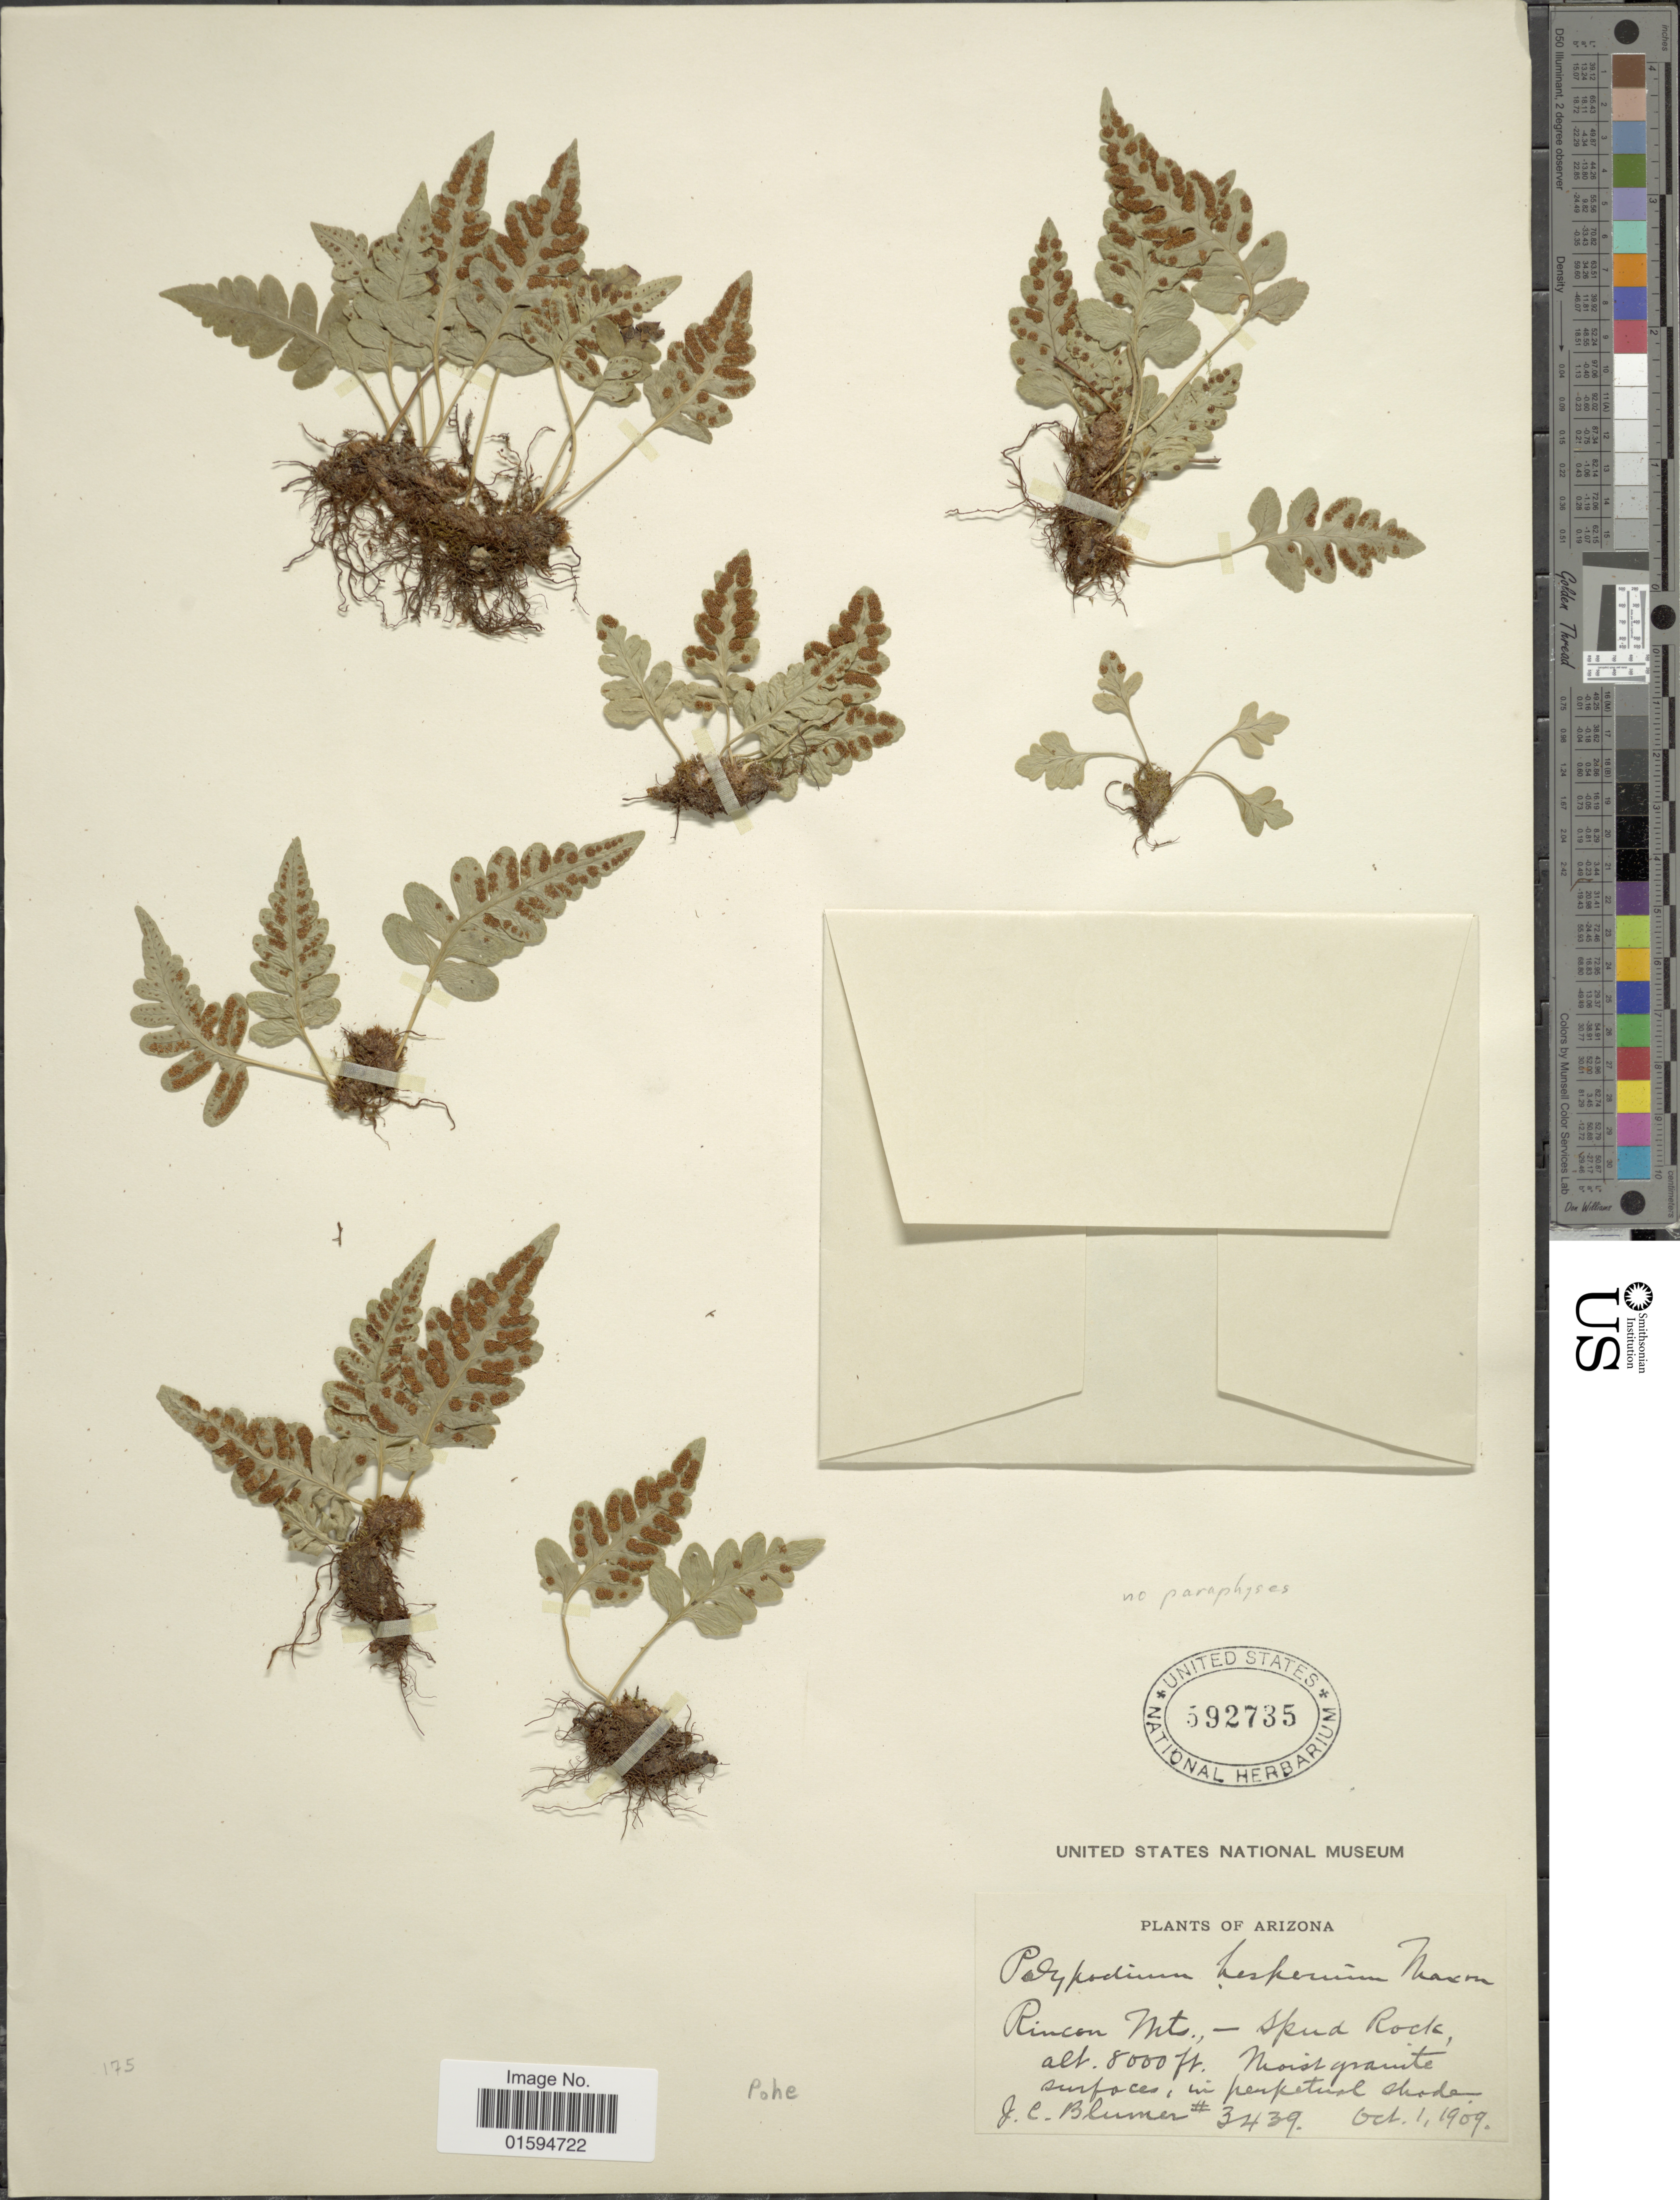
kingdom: Plantae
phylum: Tracheophyta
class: Polypodiopsida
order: Polypodiales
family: Polypodiaceae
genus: Polypodium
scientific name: Polypodium hesperium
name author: Maxon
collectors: J. C. Blumer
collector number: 3439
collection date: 1909-10-01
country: United States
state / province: Arizona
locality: Rincon Mts-Spud Rock.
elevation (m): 2438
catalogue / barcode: US 592735